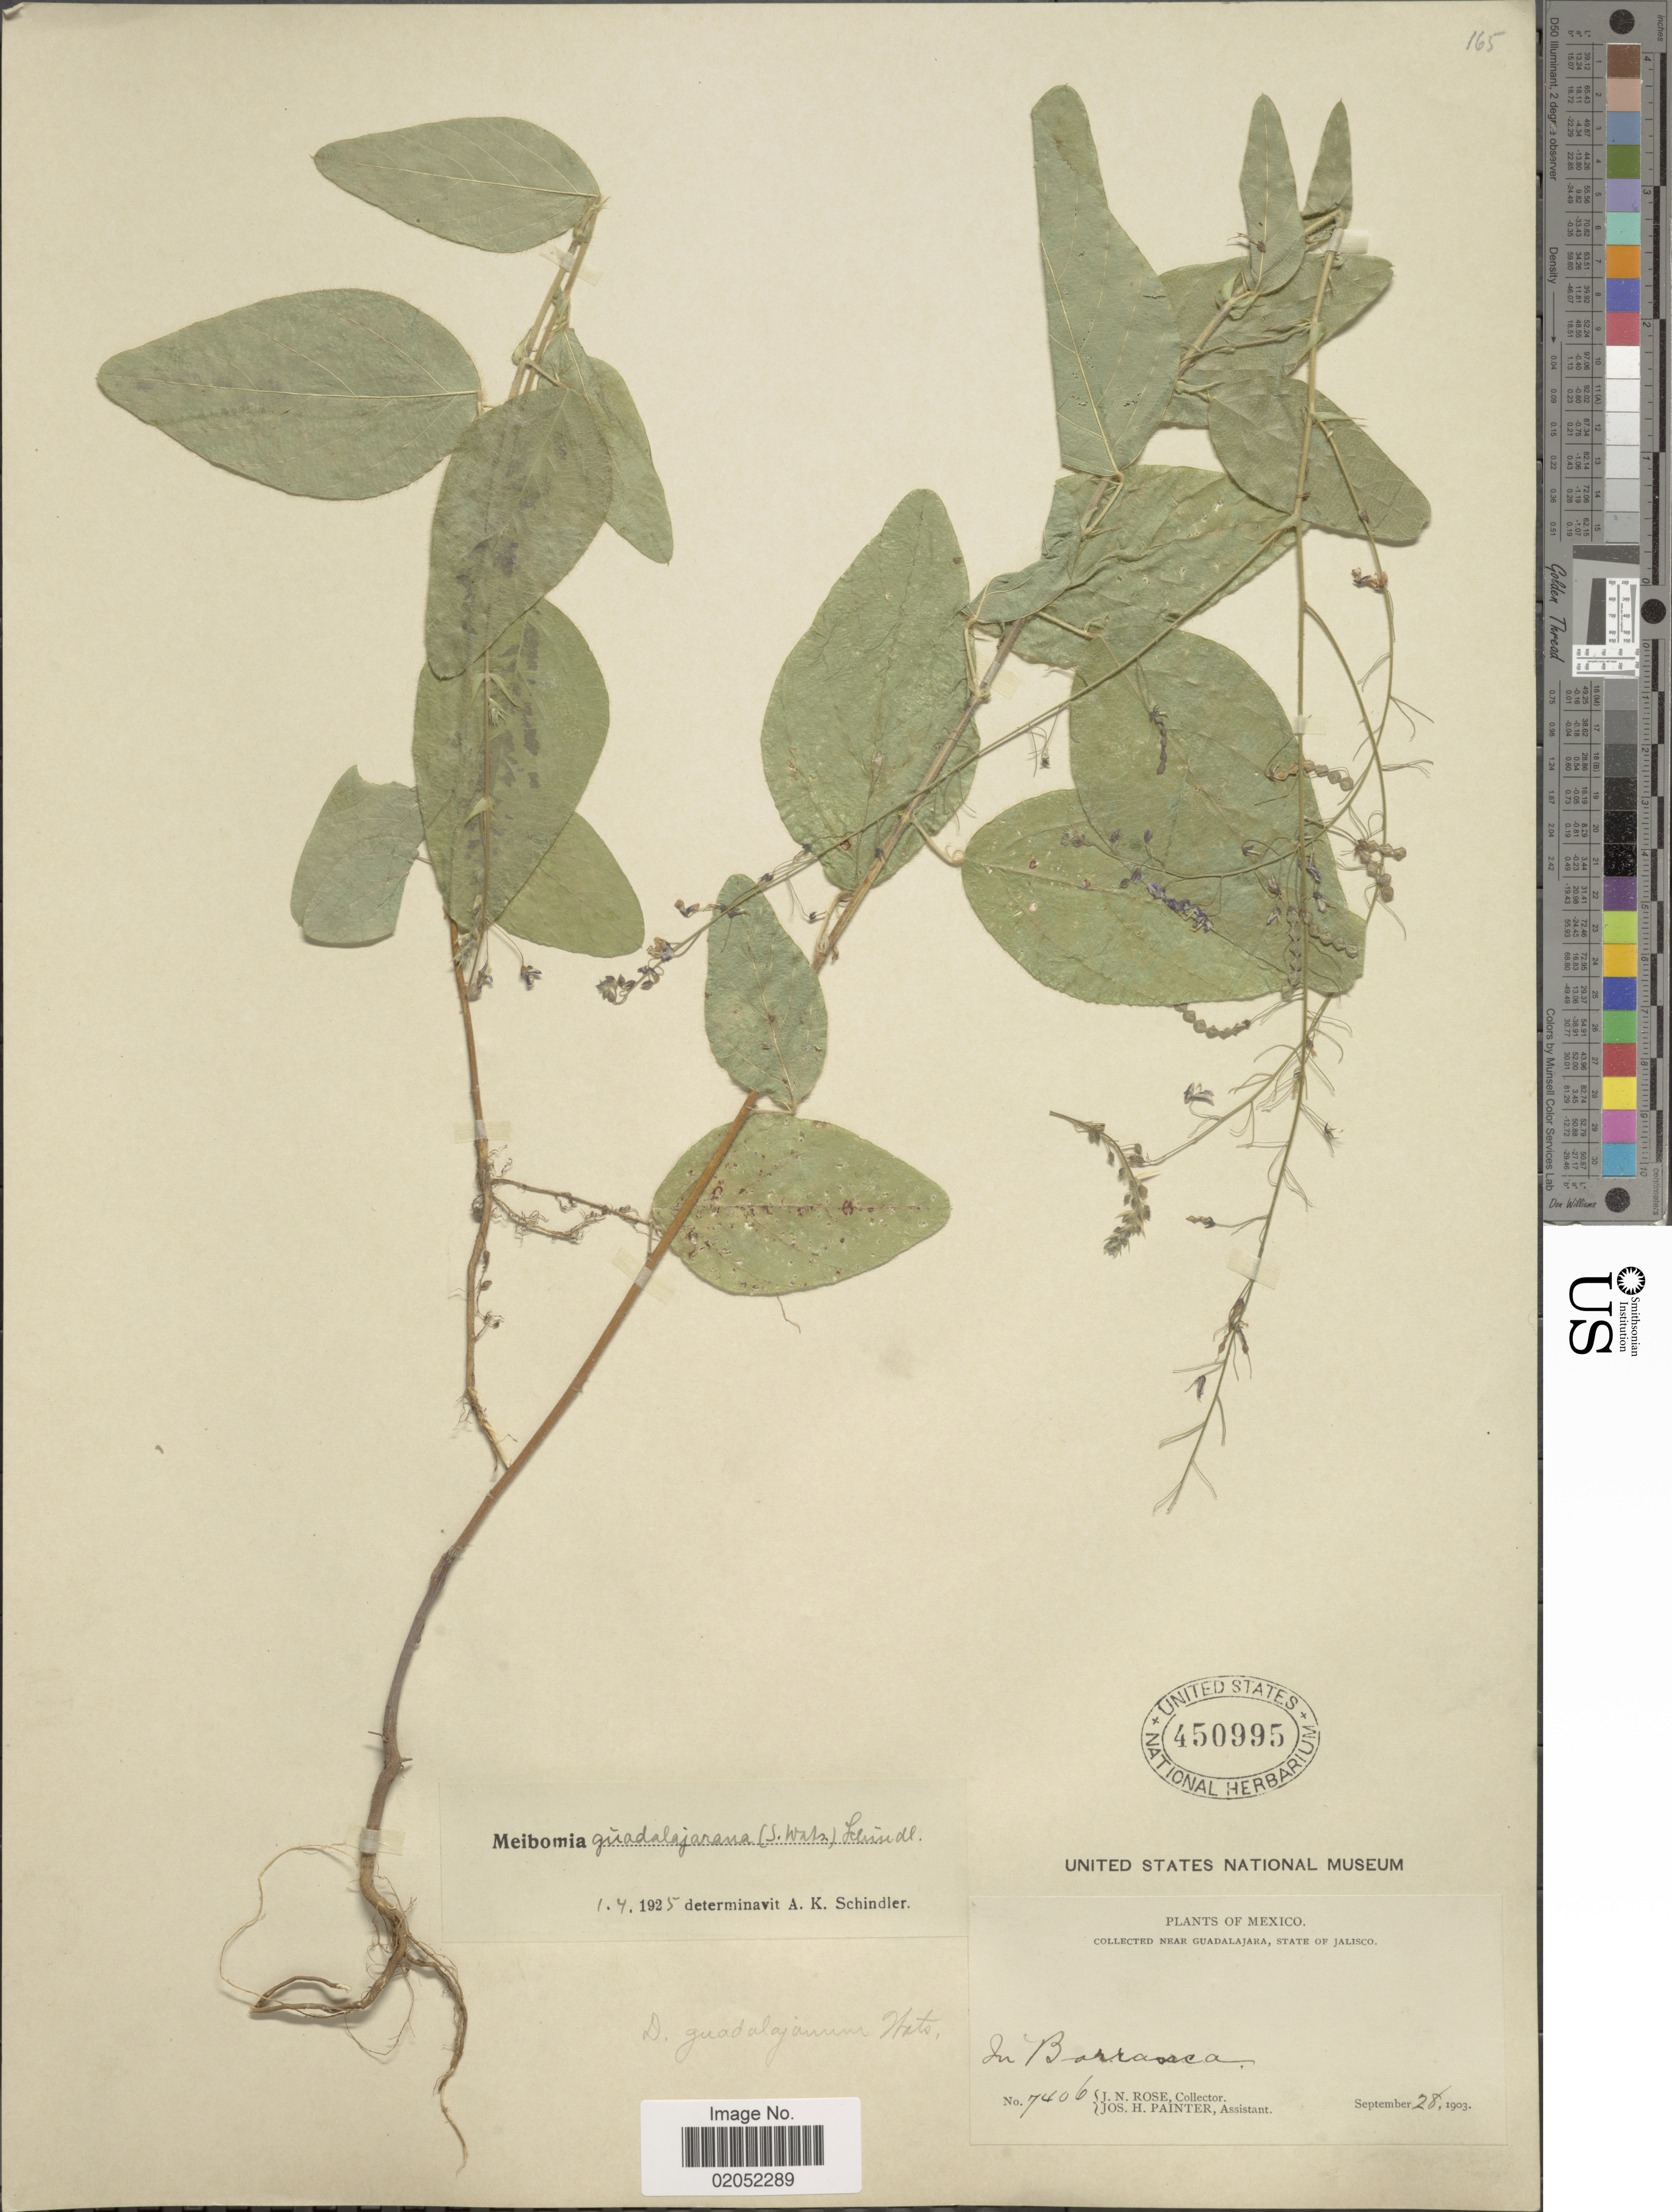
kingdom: Plantae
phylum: Tracheophyta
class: Magnoliopsida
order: Fabales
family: Fabaceae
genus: Desmodium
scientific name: Desmodium guadalajaranum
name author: S. Watson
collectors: J. N. Rose & J. H. Painter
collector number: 7406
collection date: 1903-09-28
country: Mexico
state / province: Jalisco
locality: Mexico, Near Guadalajara, state of jalisco, In Barrassca.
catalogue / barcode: US 450995